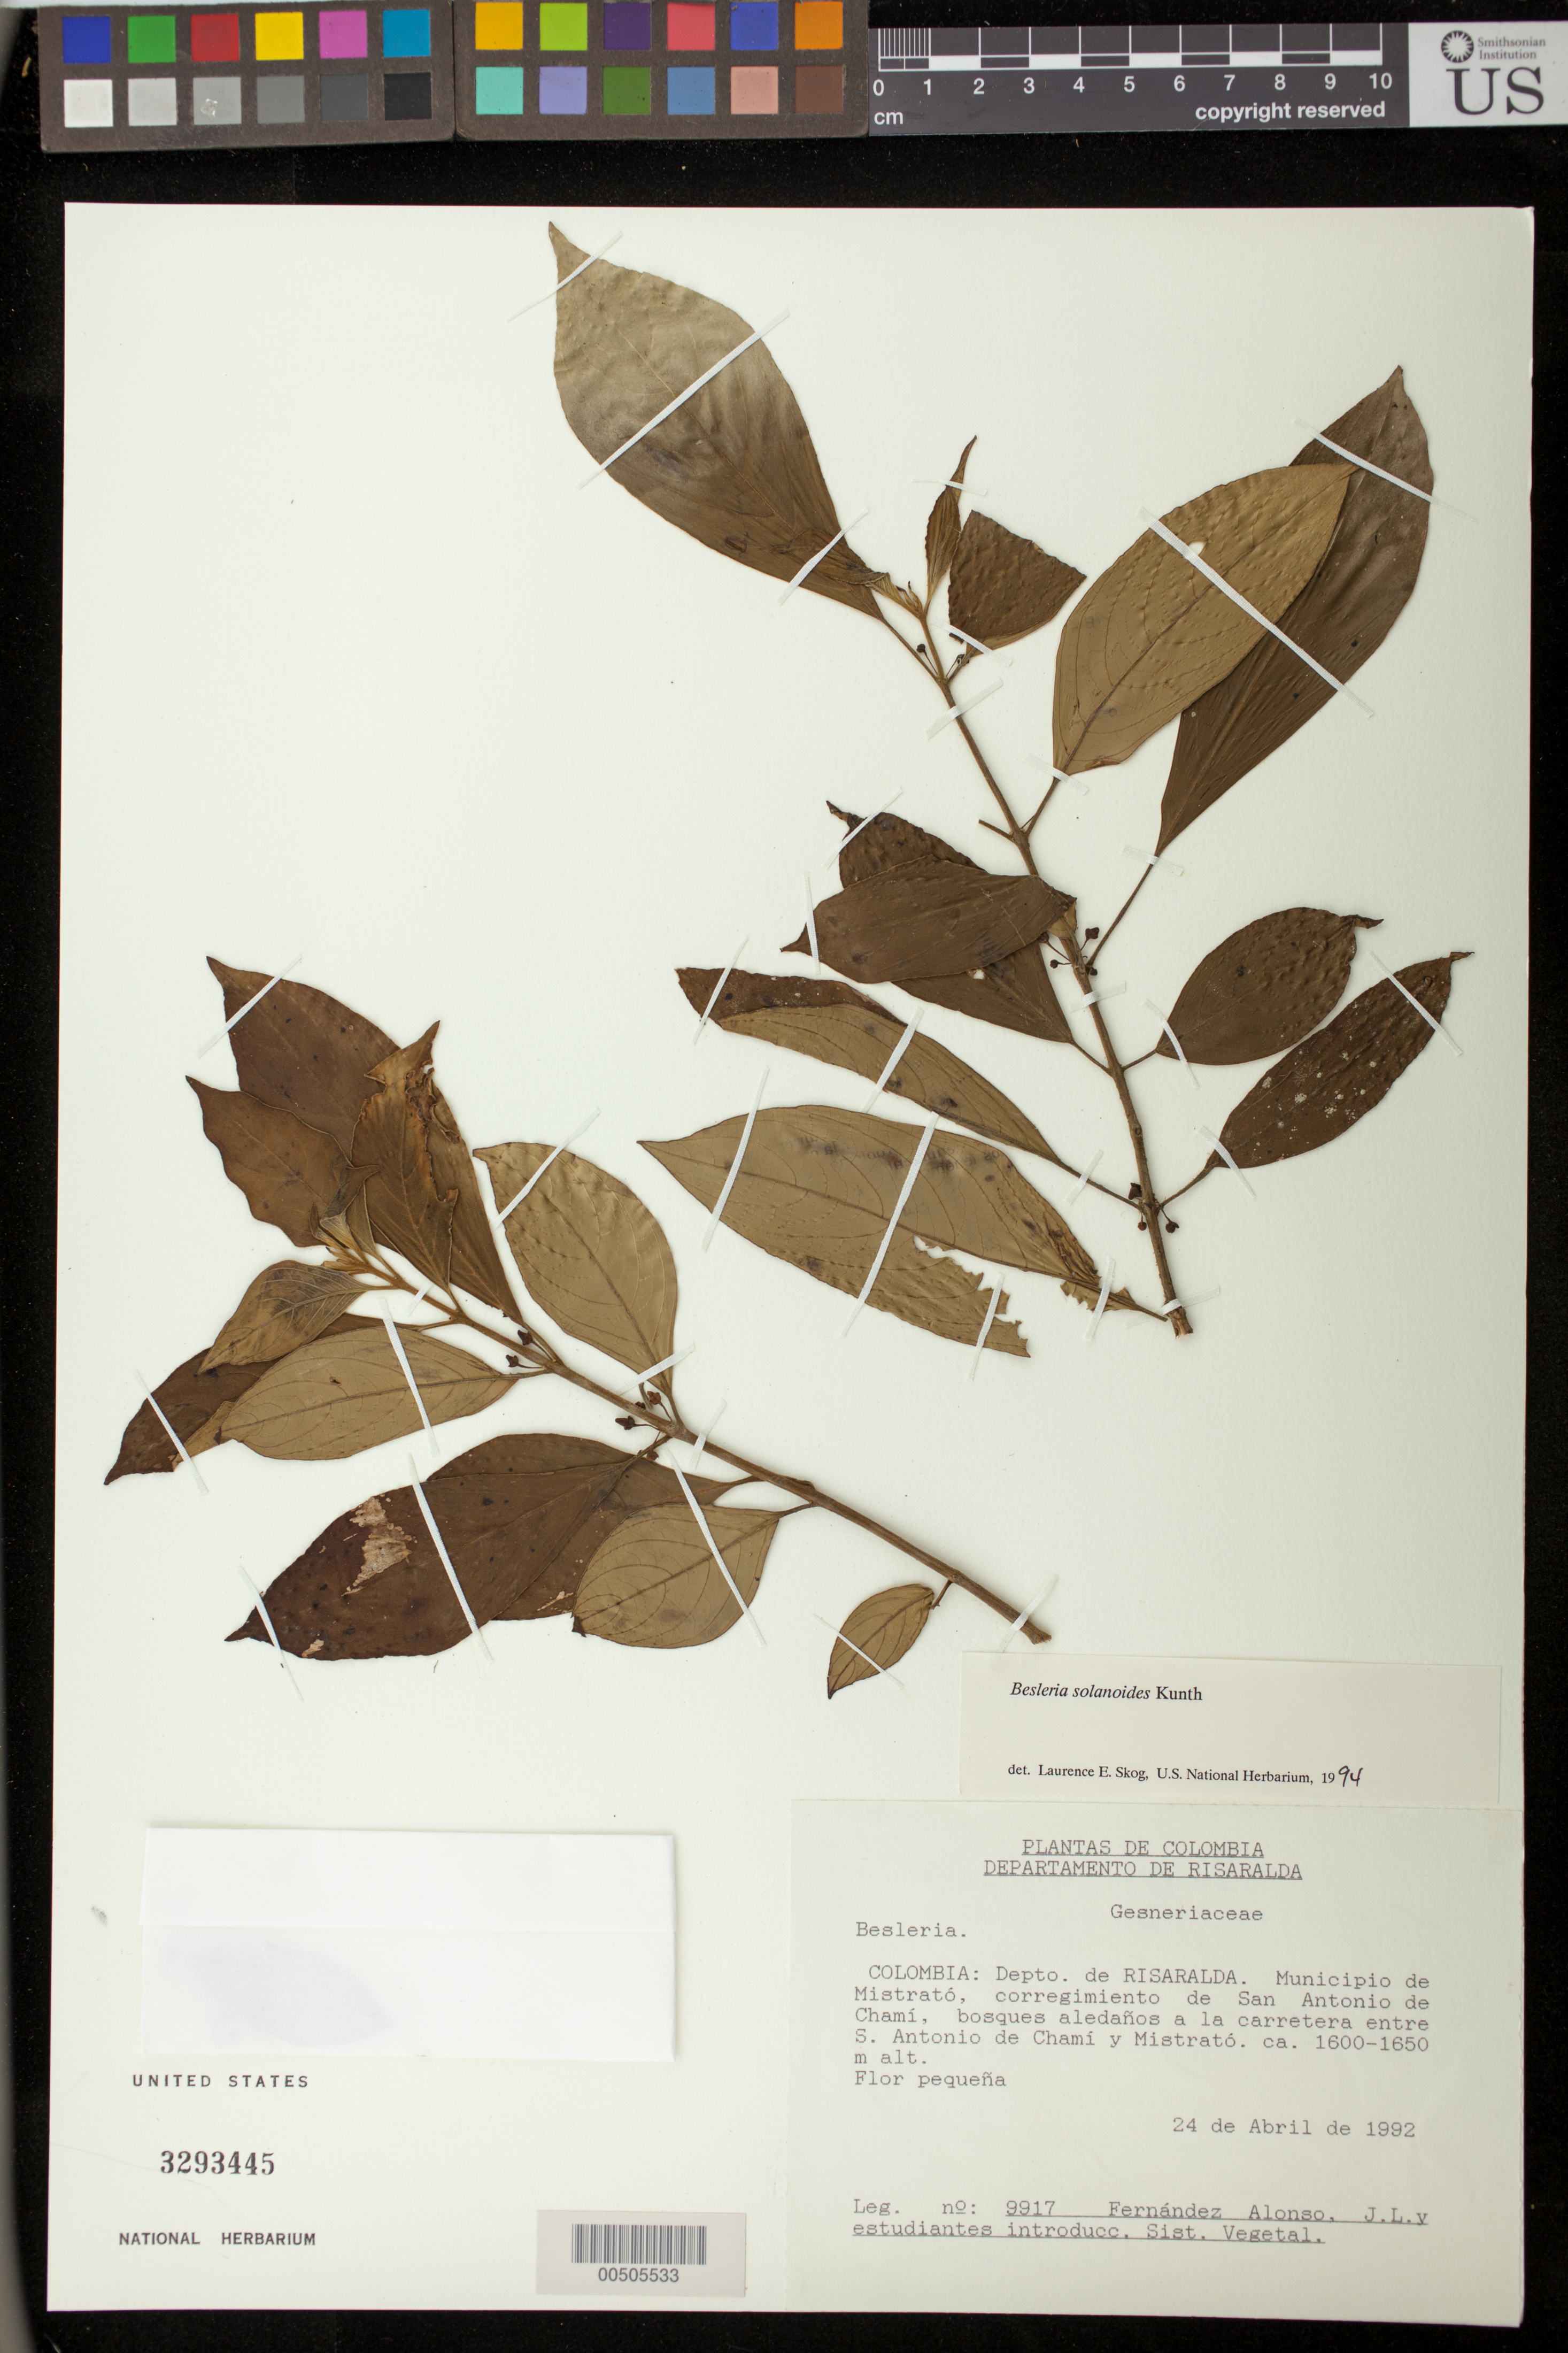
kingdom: Plantae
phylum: Tracheophyta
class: Magnoliopsida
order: Lamiales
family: Gesneriaceae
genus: Besleria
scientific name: Besleria solanoides var. solanoides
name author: Kunth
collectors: J. L. Fernández-Alonso & Estudiantes de Introducc. Sistem. Vegetal.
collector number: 9917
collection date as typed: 24 Apr 1992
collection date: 1992-04-24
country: Colombia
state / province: Risaralda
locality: Municipio de Mistrató, corregimiento de San Antonio de Chamí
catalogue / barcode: US 3293445